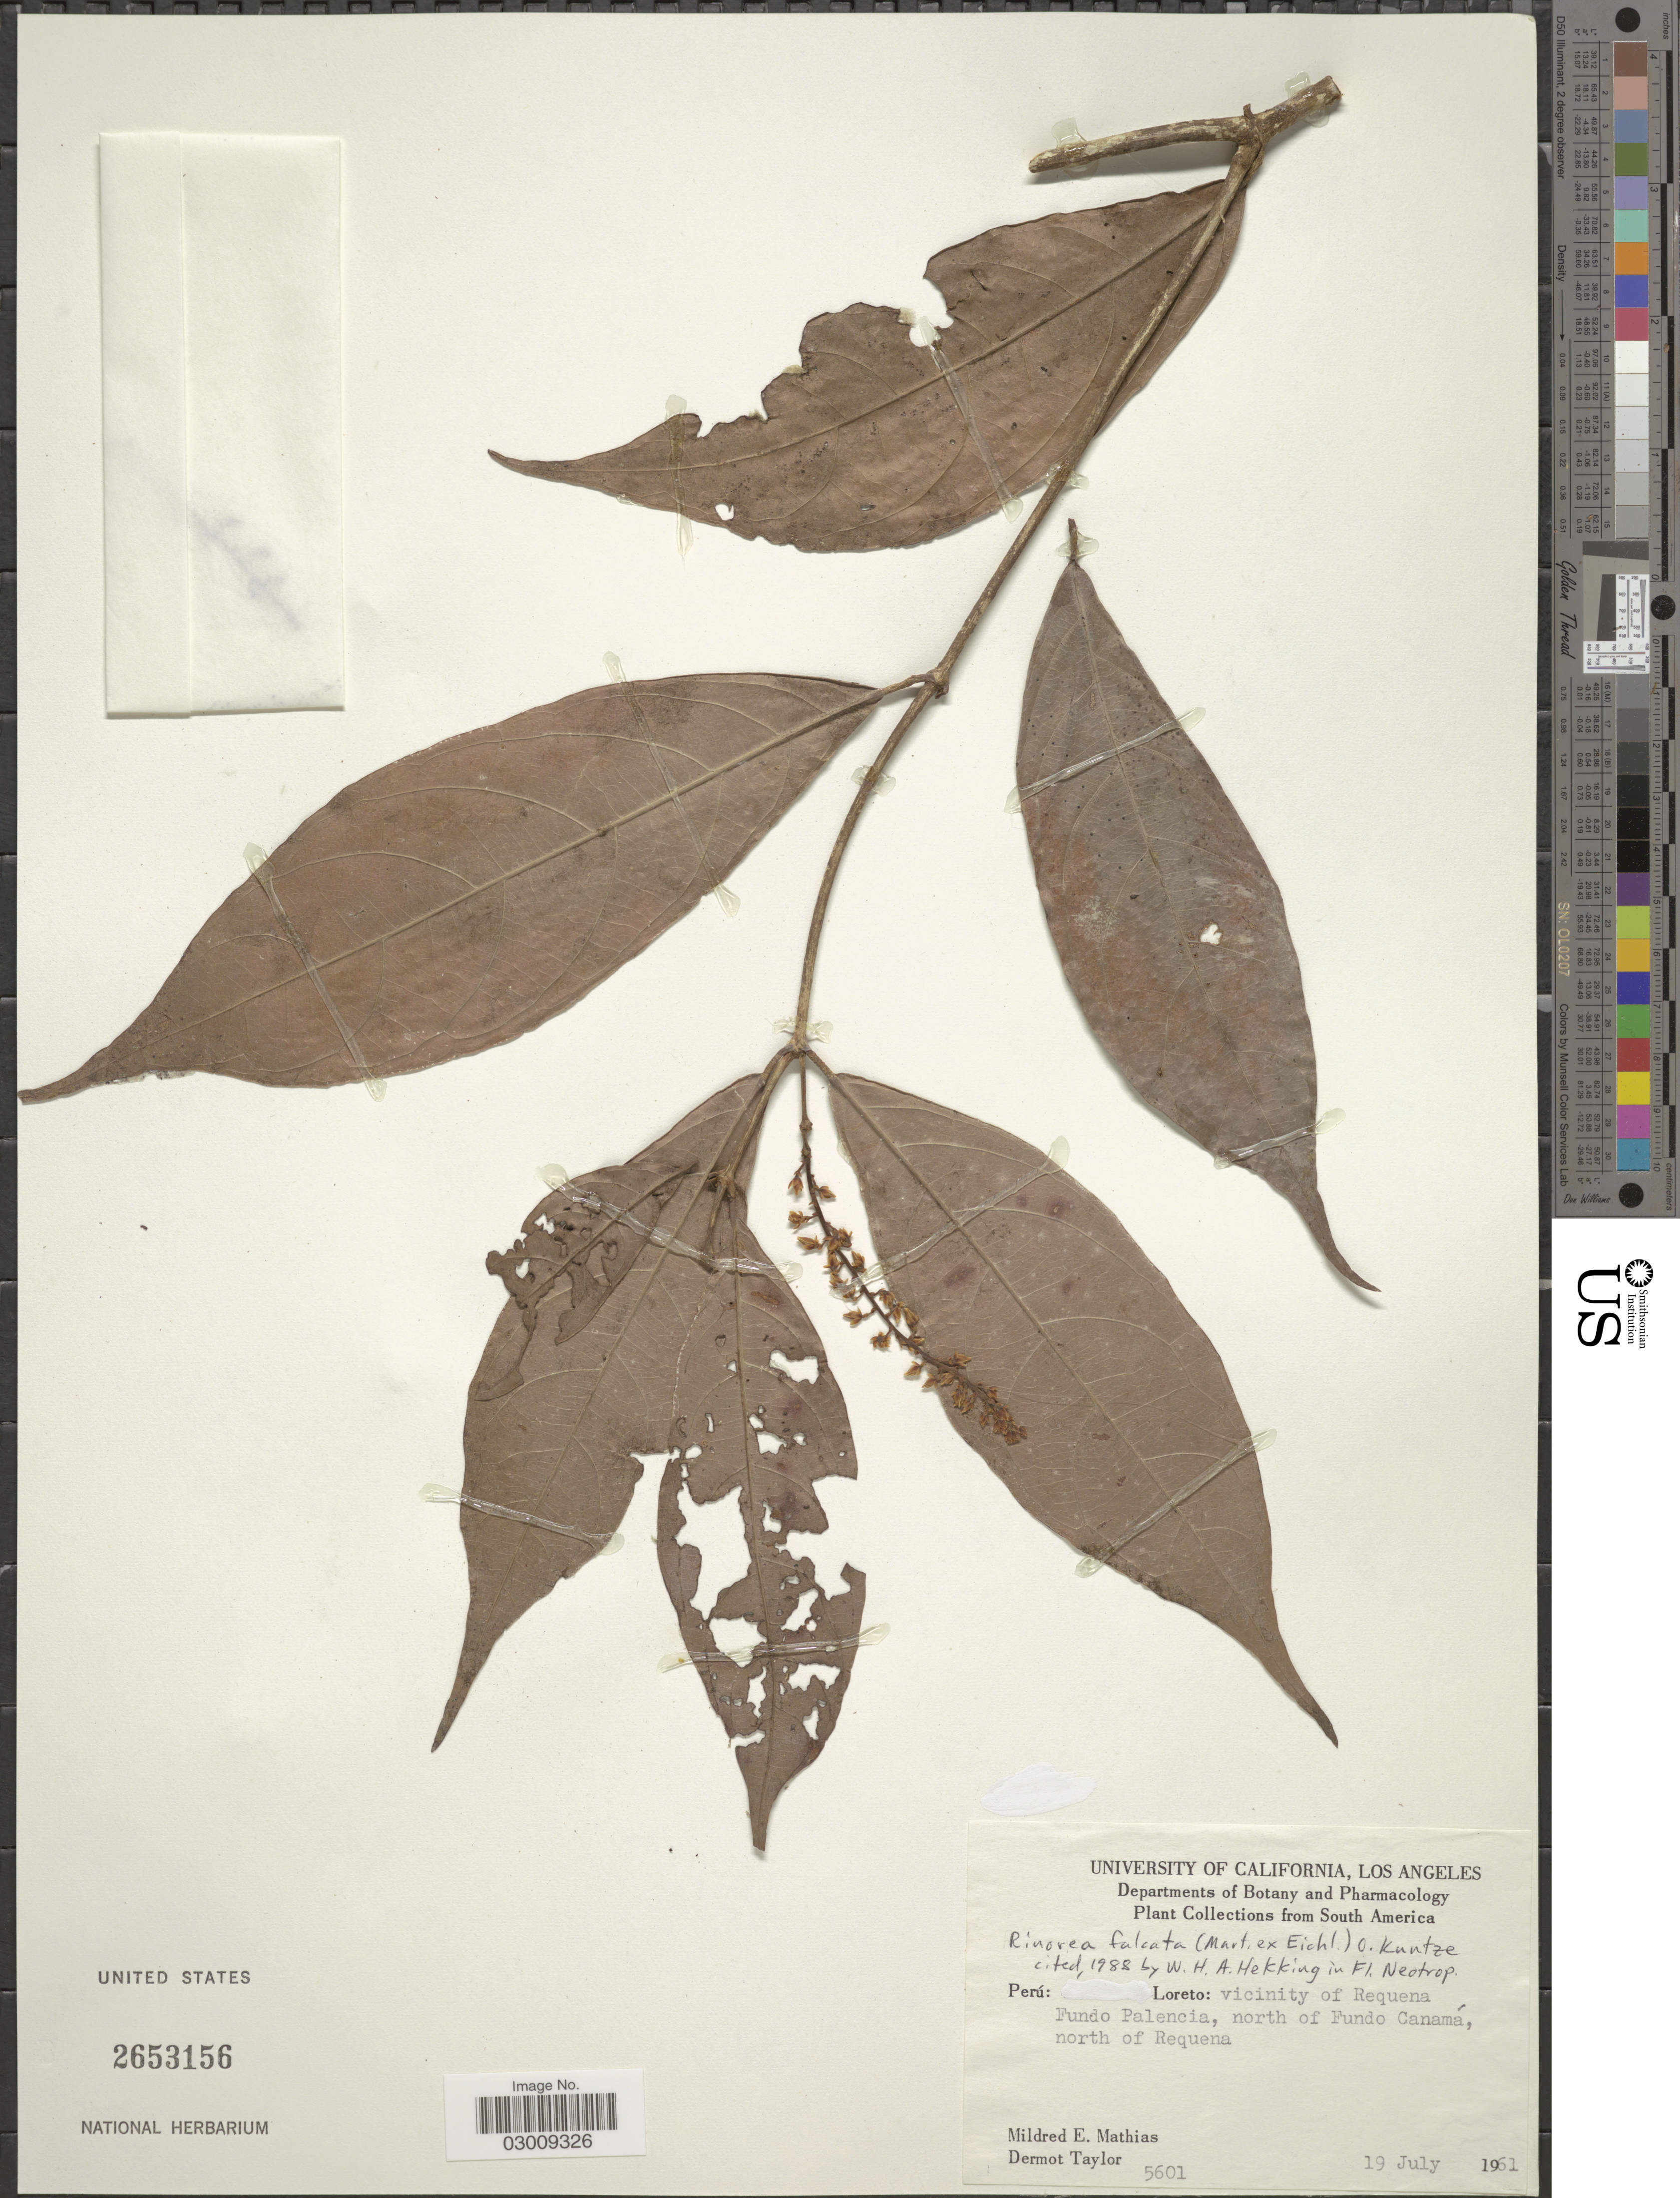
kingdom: Plantae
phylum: Tracheophyta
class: Magnoliopsida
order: Malpighiales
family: Violaceae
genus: Rinorea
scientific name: Rinorea falcata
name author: (Mart. ex Eichler) Kuntze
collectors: M. E. Mathias & D. Taylor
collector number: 5601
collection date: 1961-07-19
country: Peru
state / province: Loreto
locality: Vicinity of Requena. Fundo Palencia, north of Fundo Canamá, north of Requena.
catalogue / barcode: US 2653156